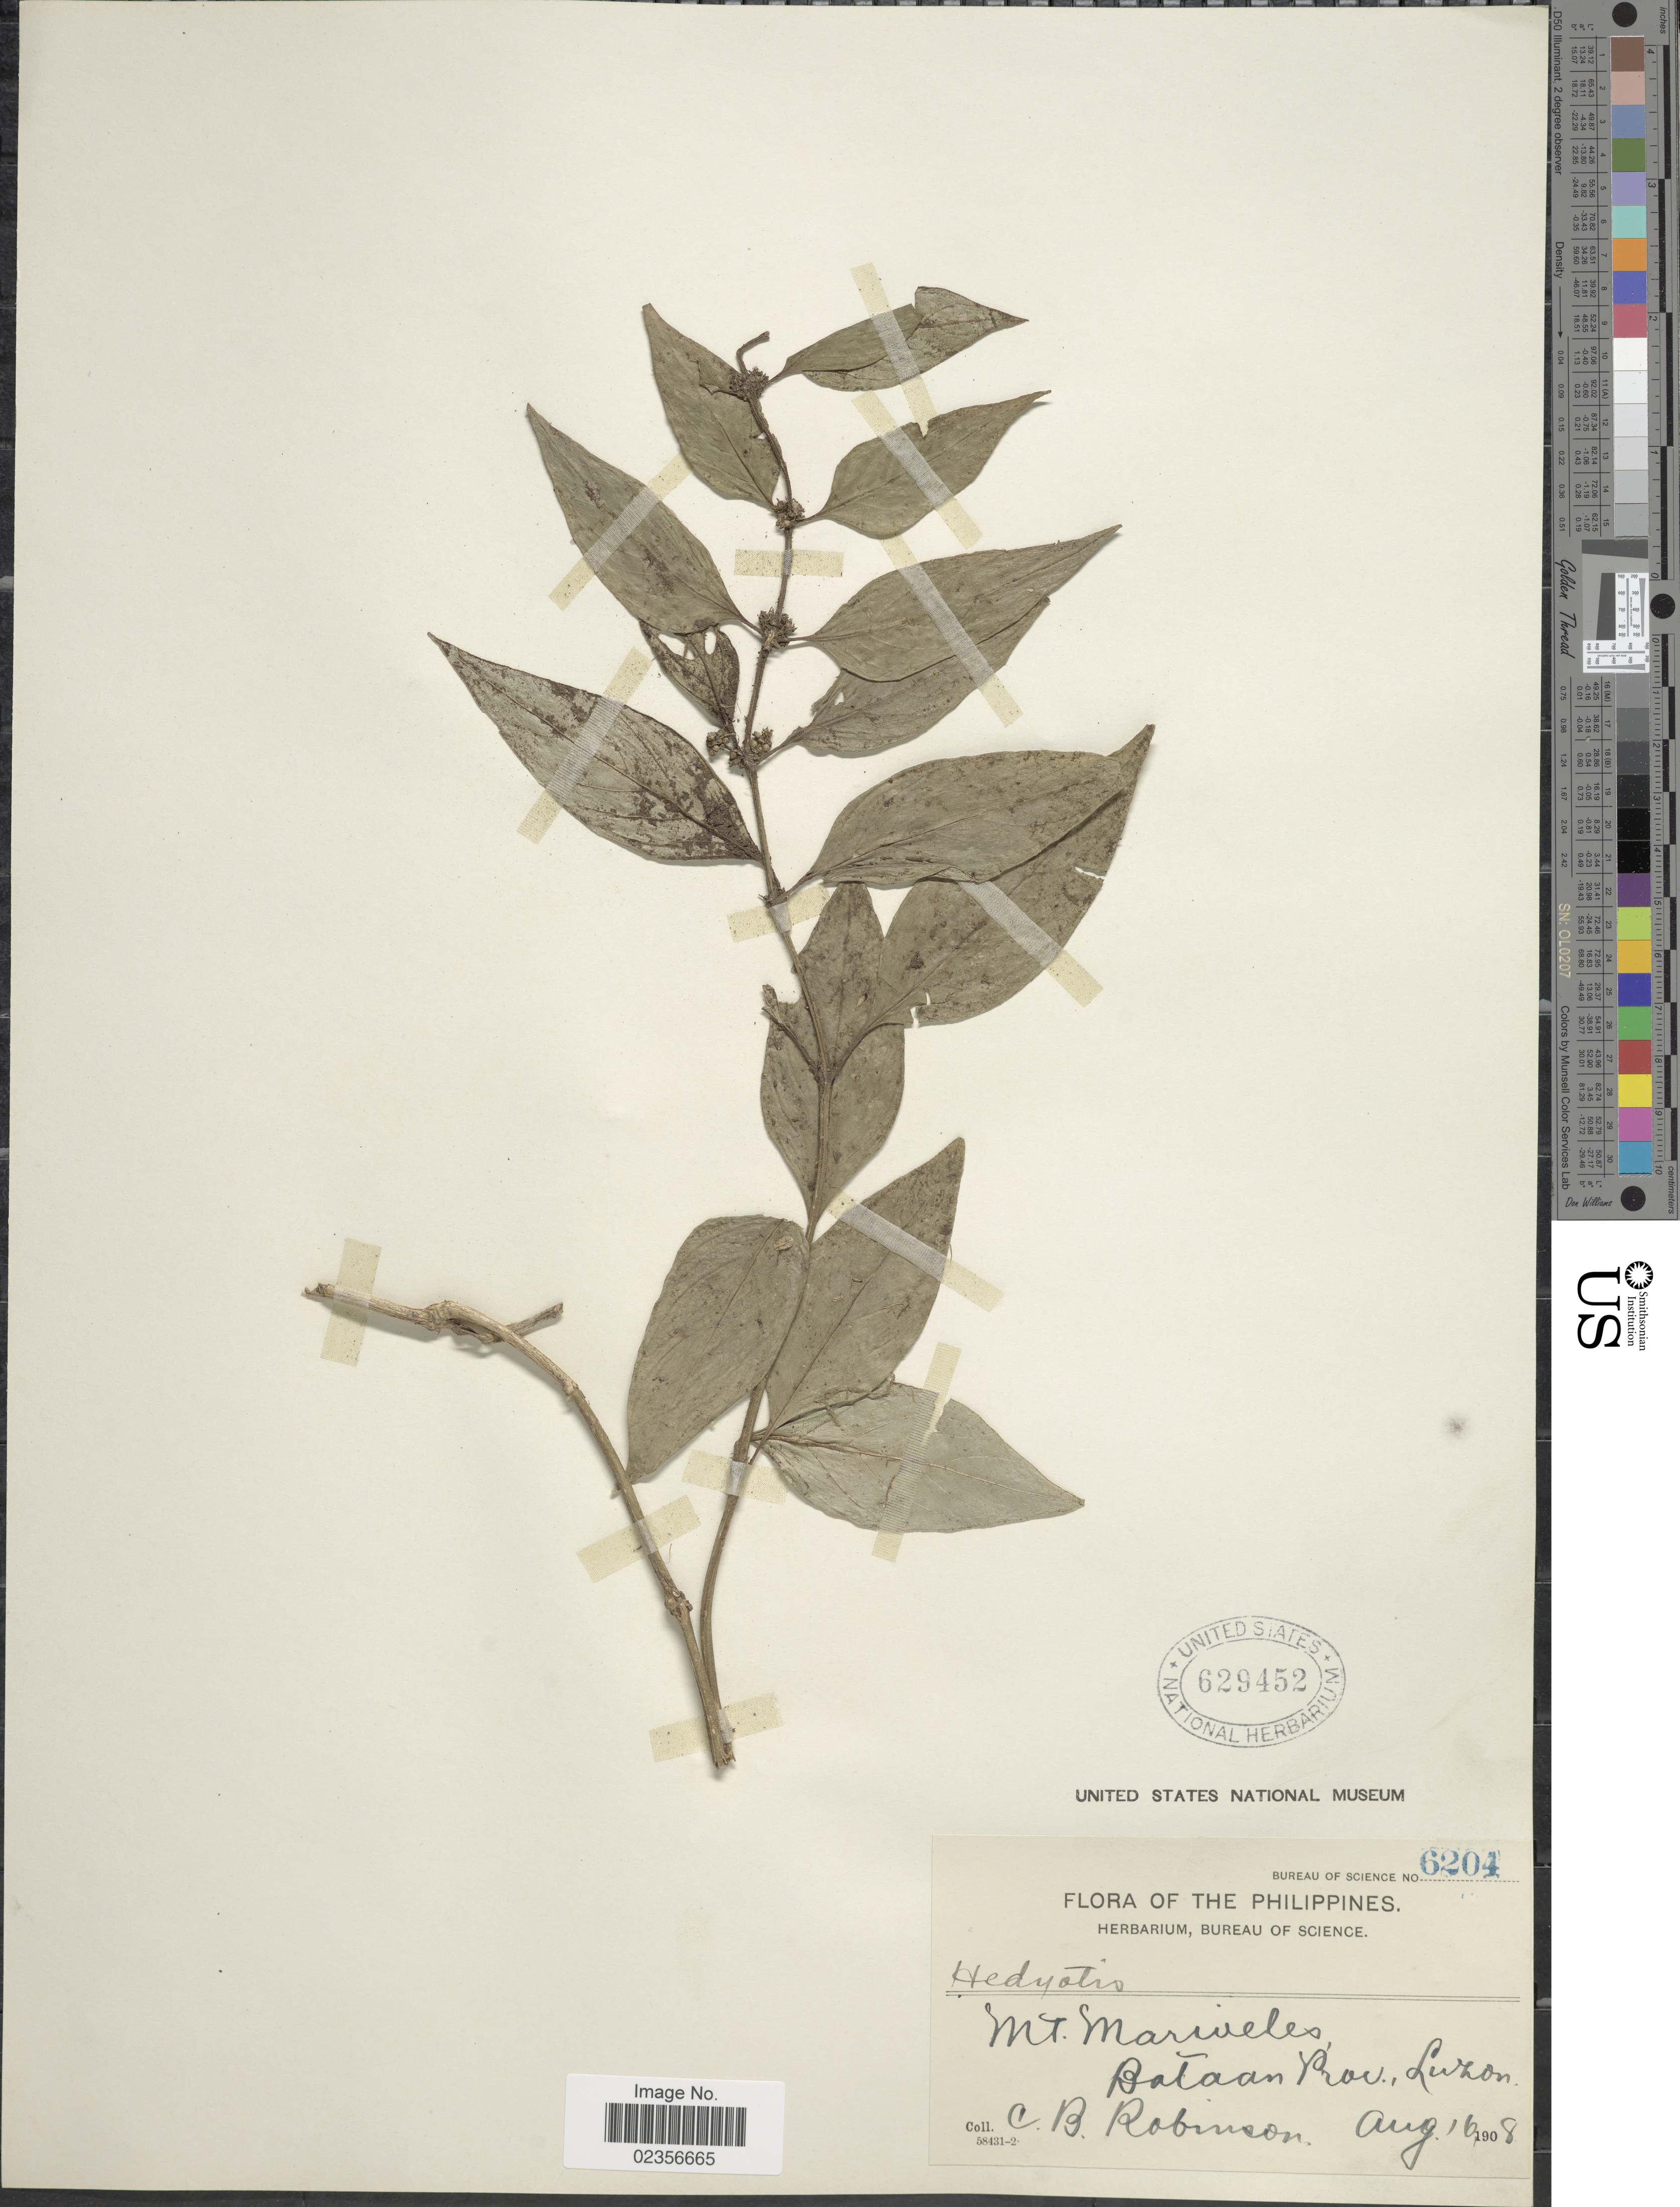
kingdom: Plantae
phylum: Tracheophyta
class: Magnoliopsida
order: Gentianales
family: Rubiaceae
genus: Hedyotis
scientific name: Hedyotis philippensis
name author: (Willd. ex Spreng.) Merr. ex C.B. Rob.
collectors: C. Robinson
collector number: Bureau of Science 6204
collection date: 1908-08-16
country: Philippines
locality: Mt. Mariveles, Bataan Prov., Luzon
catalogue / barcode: US 629452